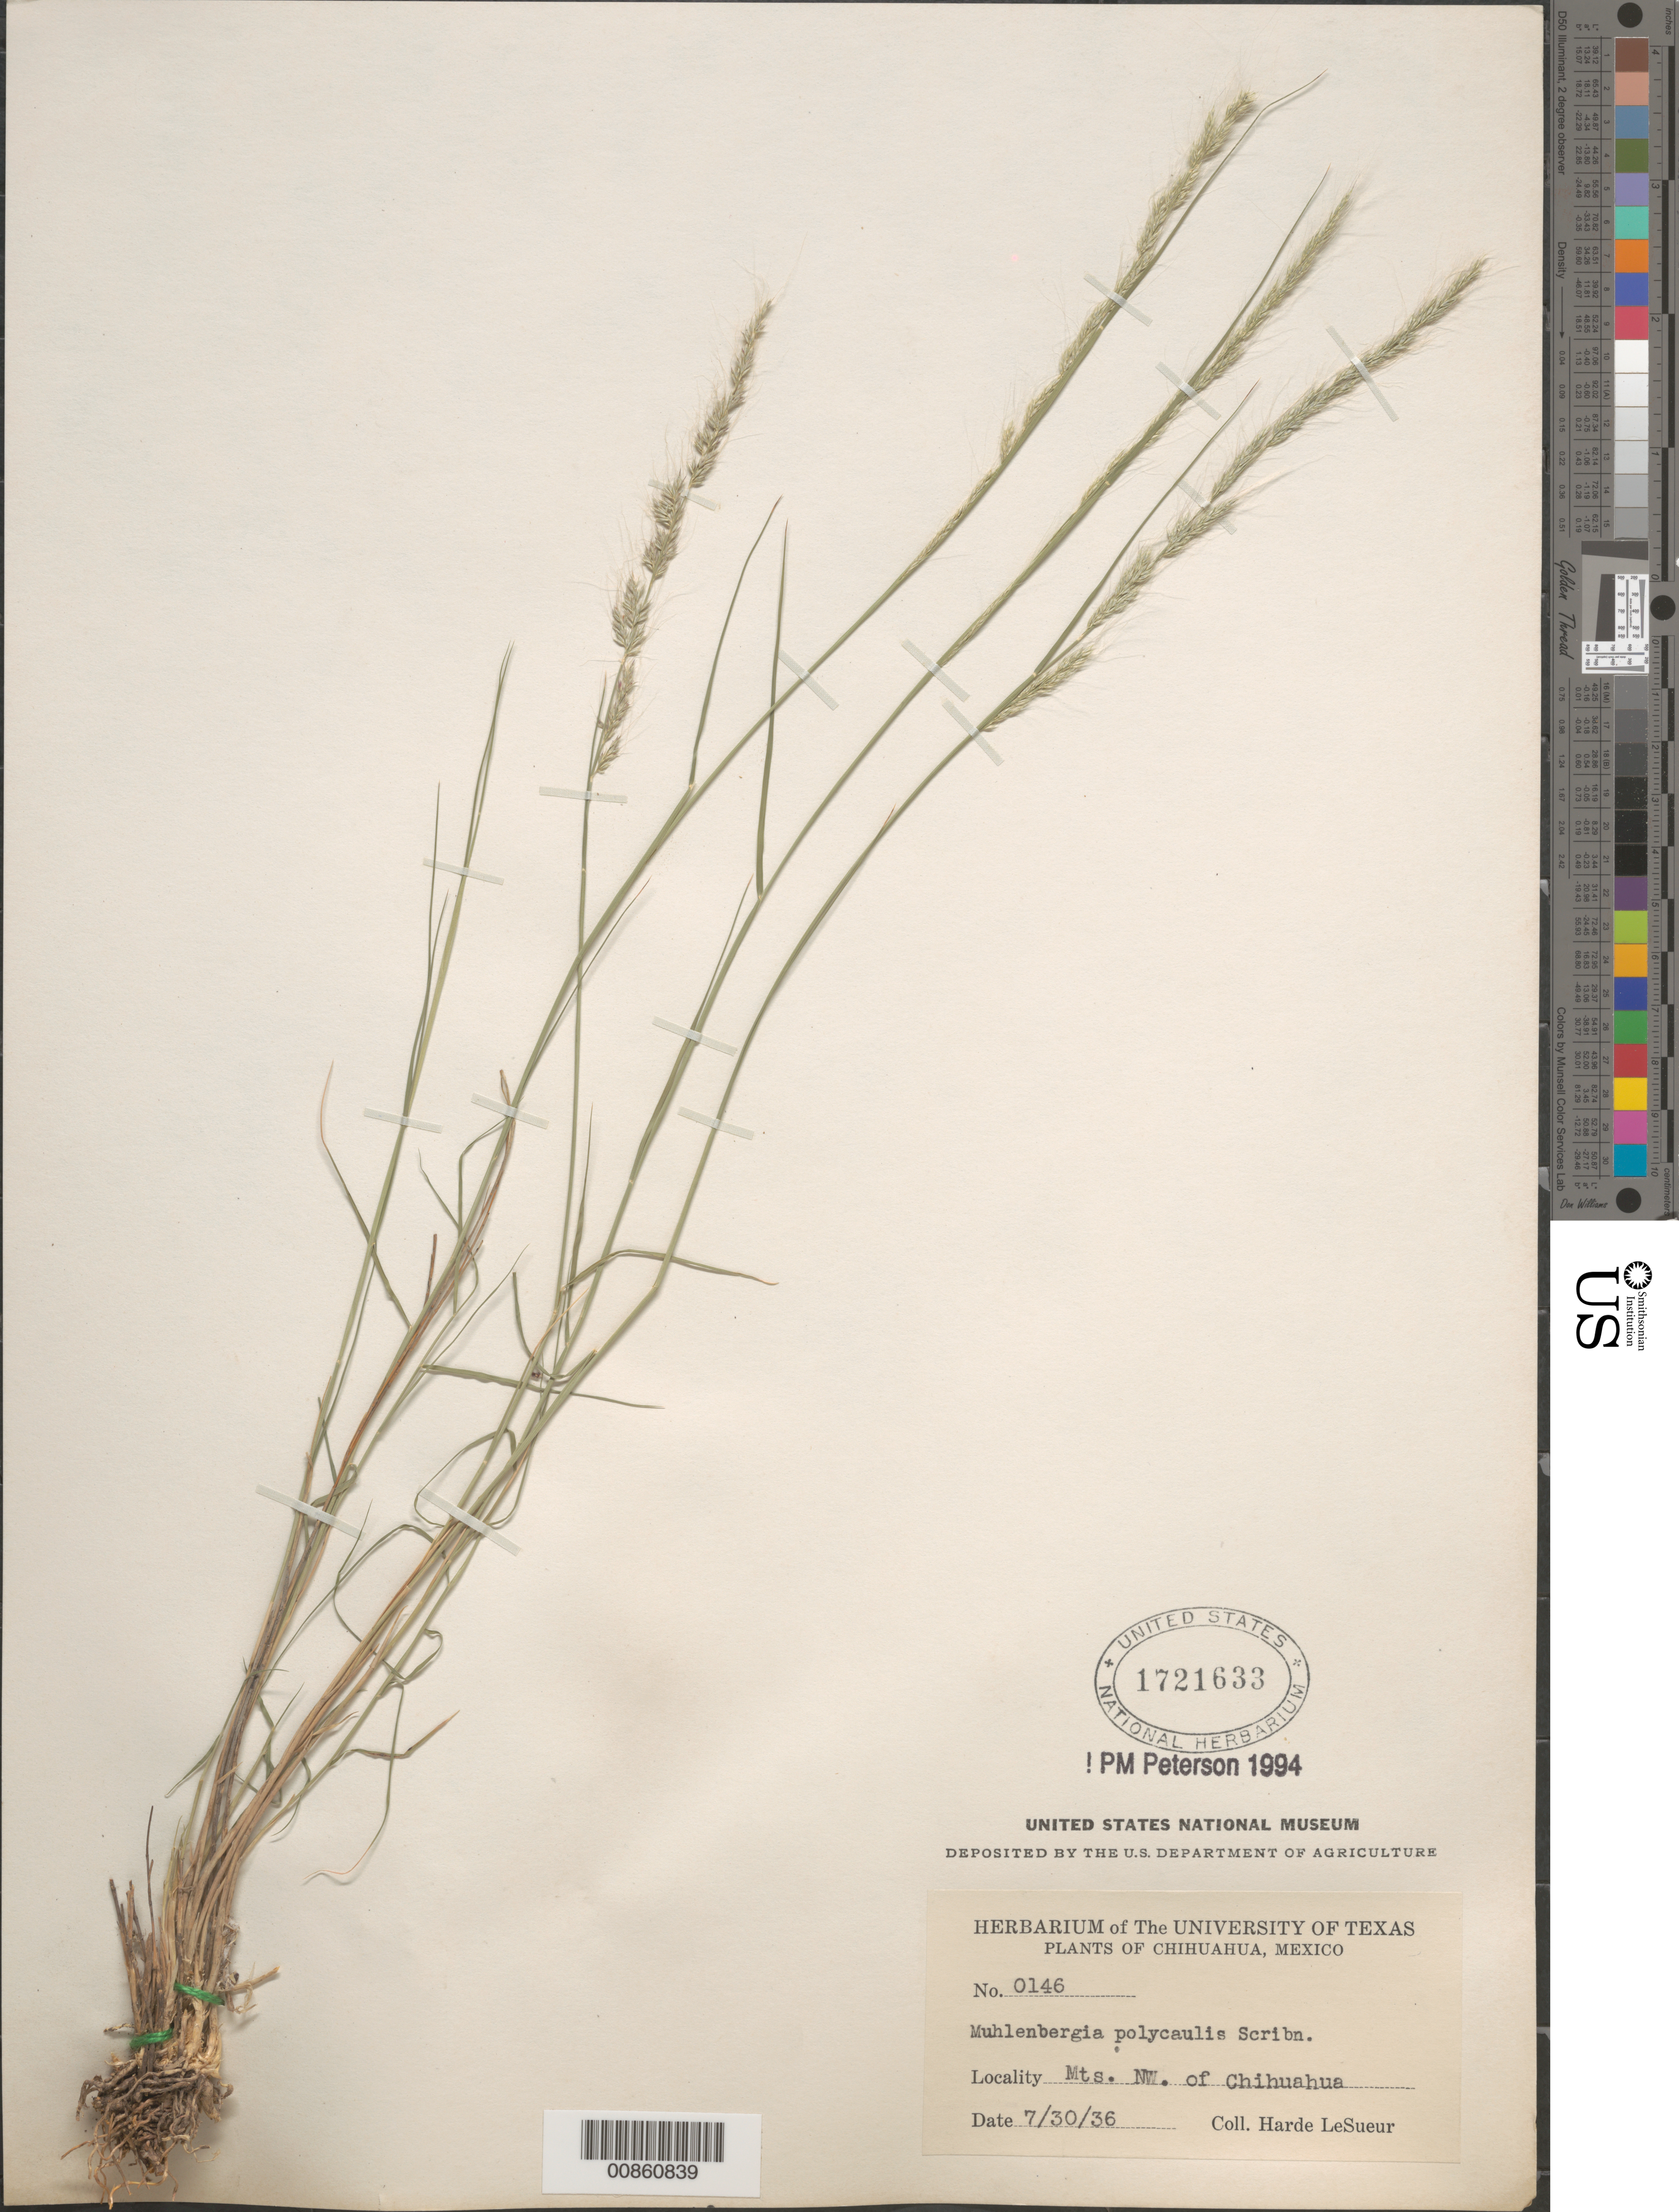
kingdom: Plantae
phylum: Tracheophyta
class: Liliopsida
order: Poales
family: Poaceae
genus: Muhlenbergia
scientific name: Muhlenbergia polycaulis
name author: Scribn.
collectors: D. H. LeSueur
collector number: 146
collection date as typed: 30 Jul 1936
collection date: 1936-07-30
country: Mexico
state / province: Chihuahua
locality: Mts. NW of Chihuahua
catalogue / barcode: US 1721633